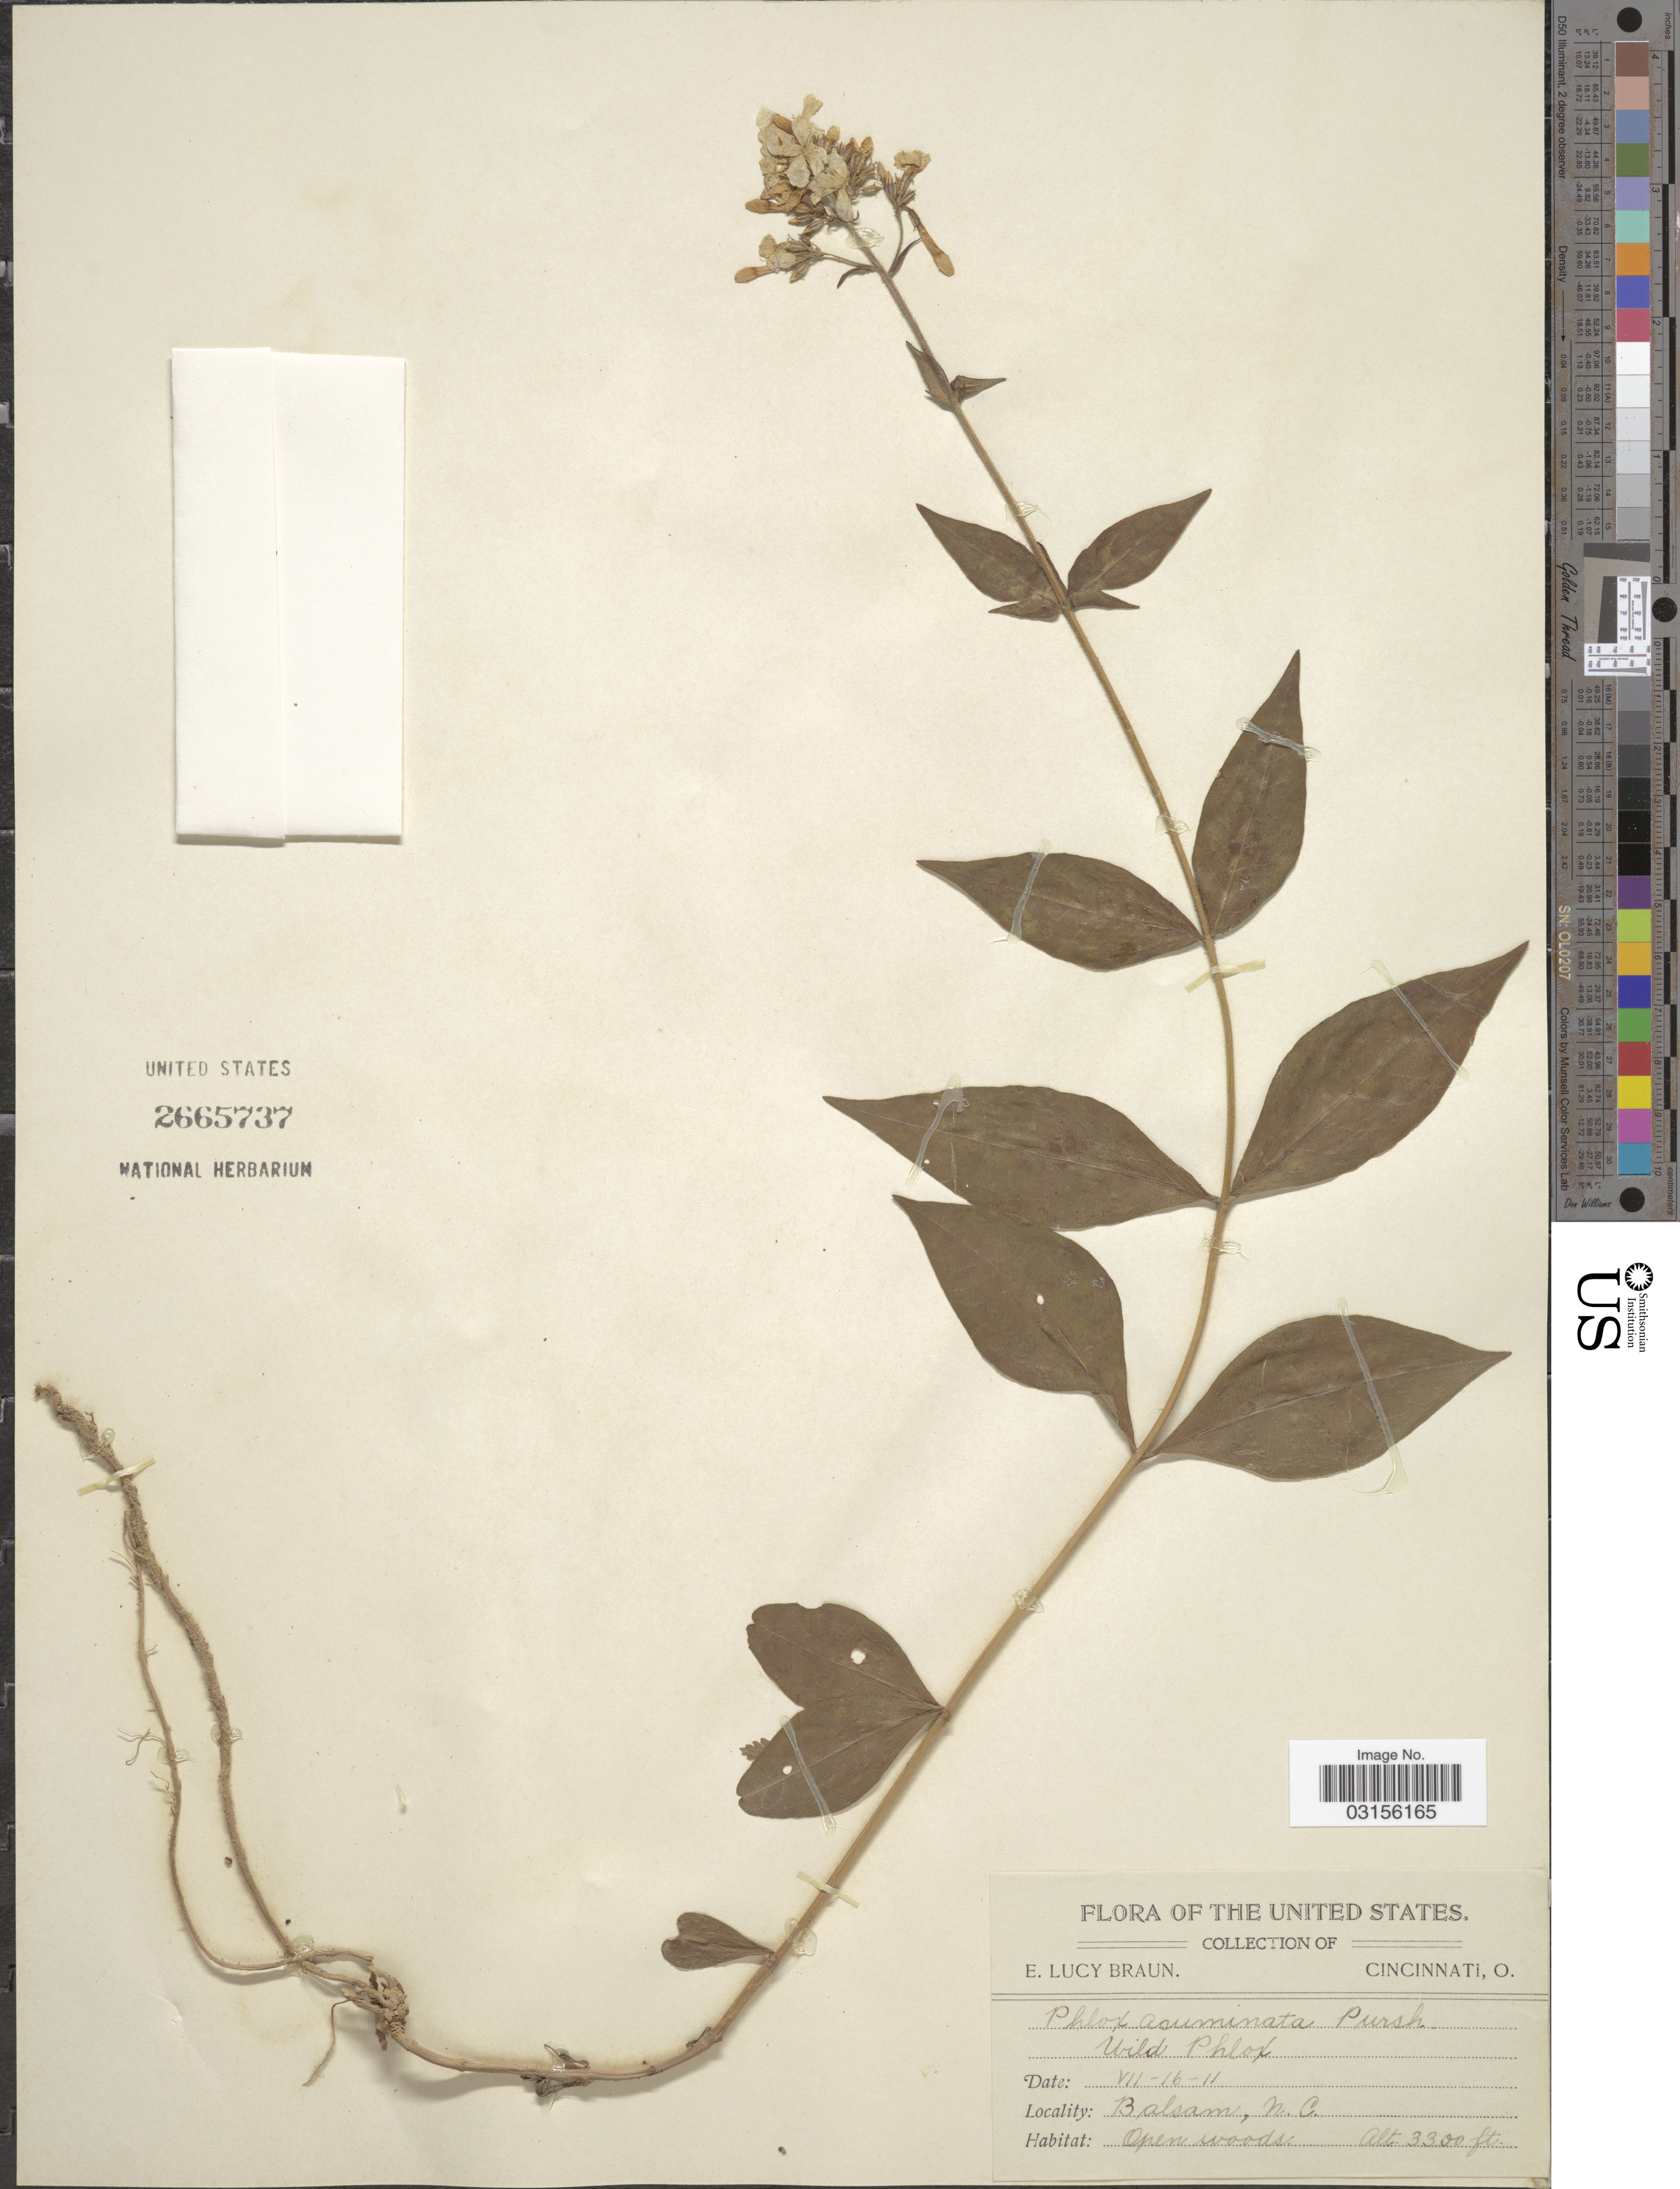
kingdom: Plantae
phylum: Tracheophyta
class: Magnoliopsida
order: Ericales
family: Polemoniaceae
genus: Phlox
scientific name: Phlox amplifolia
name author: Britton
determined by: Mayfield, M. H.; Ferguson, C. J.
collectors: E. L. Braun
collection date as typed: Transcribed d/m/y: 16/7/11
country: United States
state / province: North Carolina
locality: Balsam.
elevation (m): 1006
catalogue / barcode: US 2665737